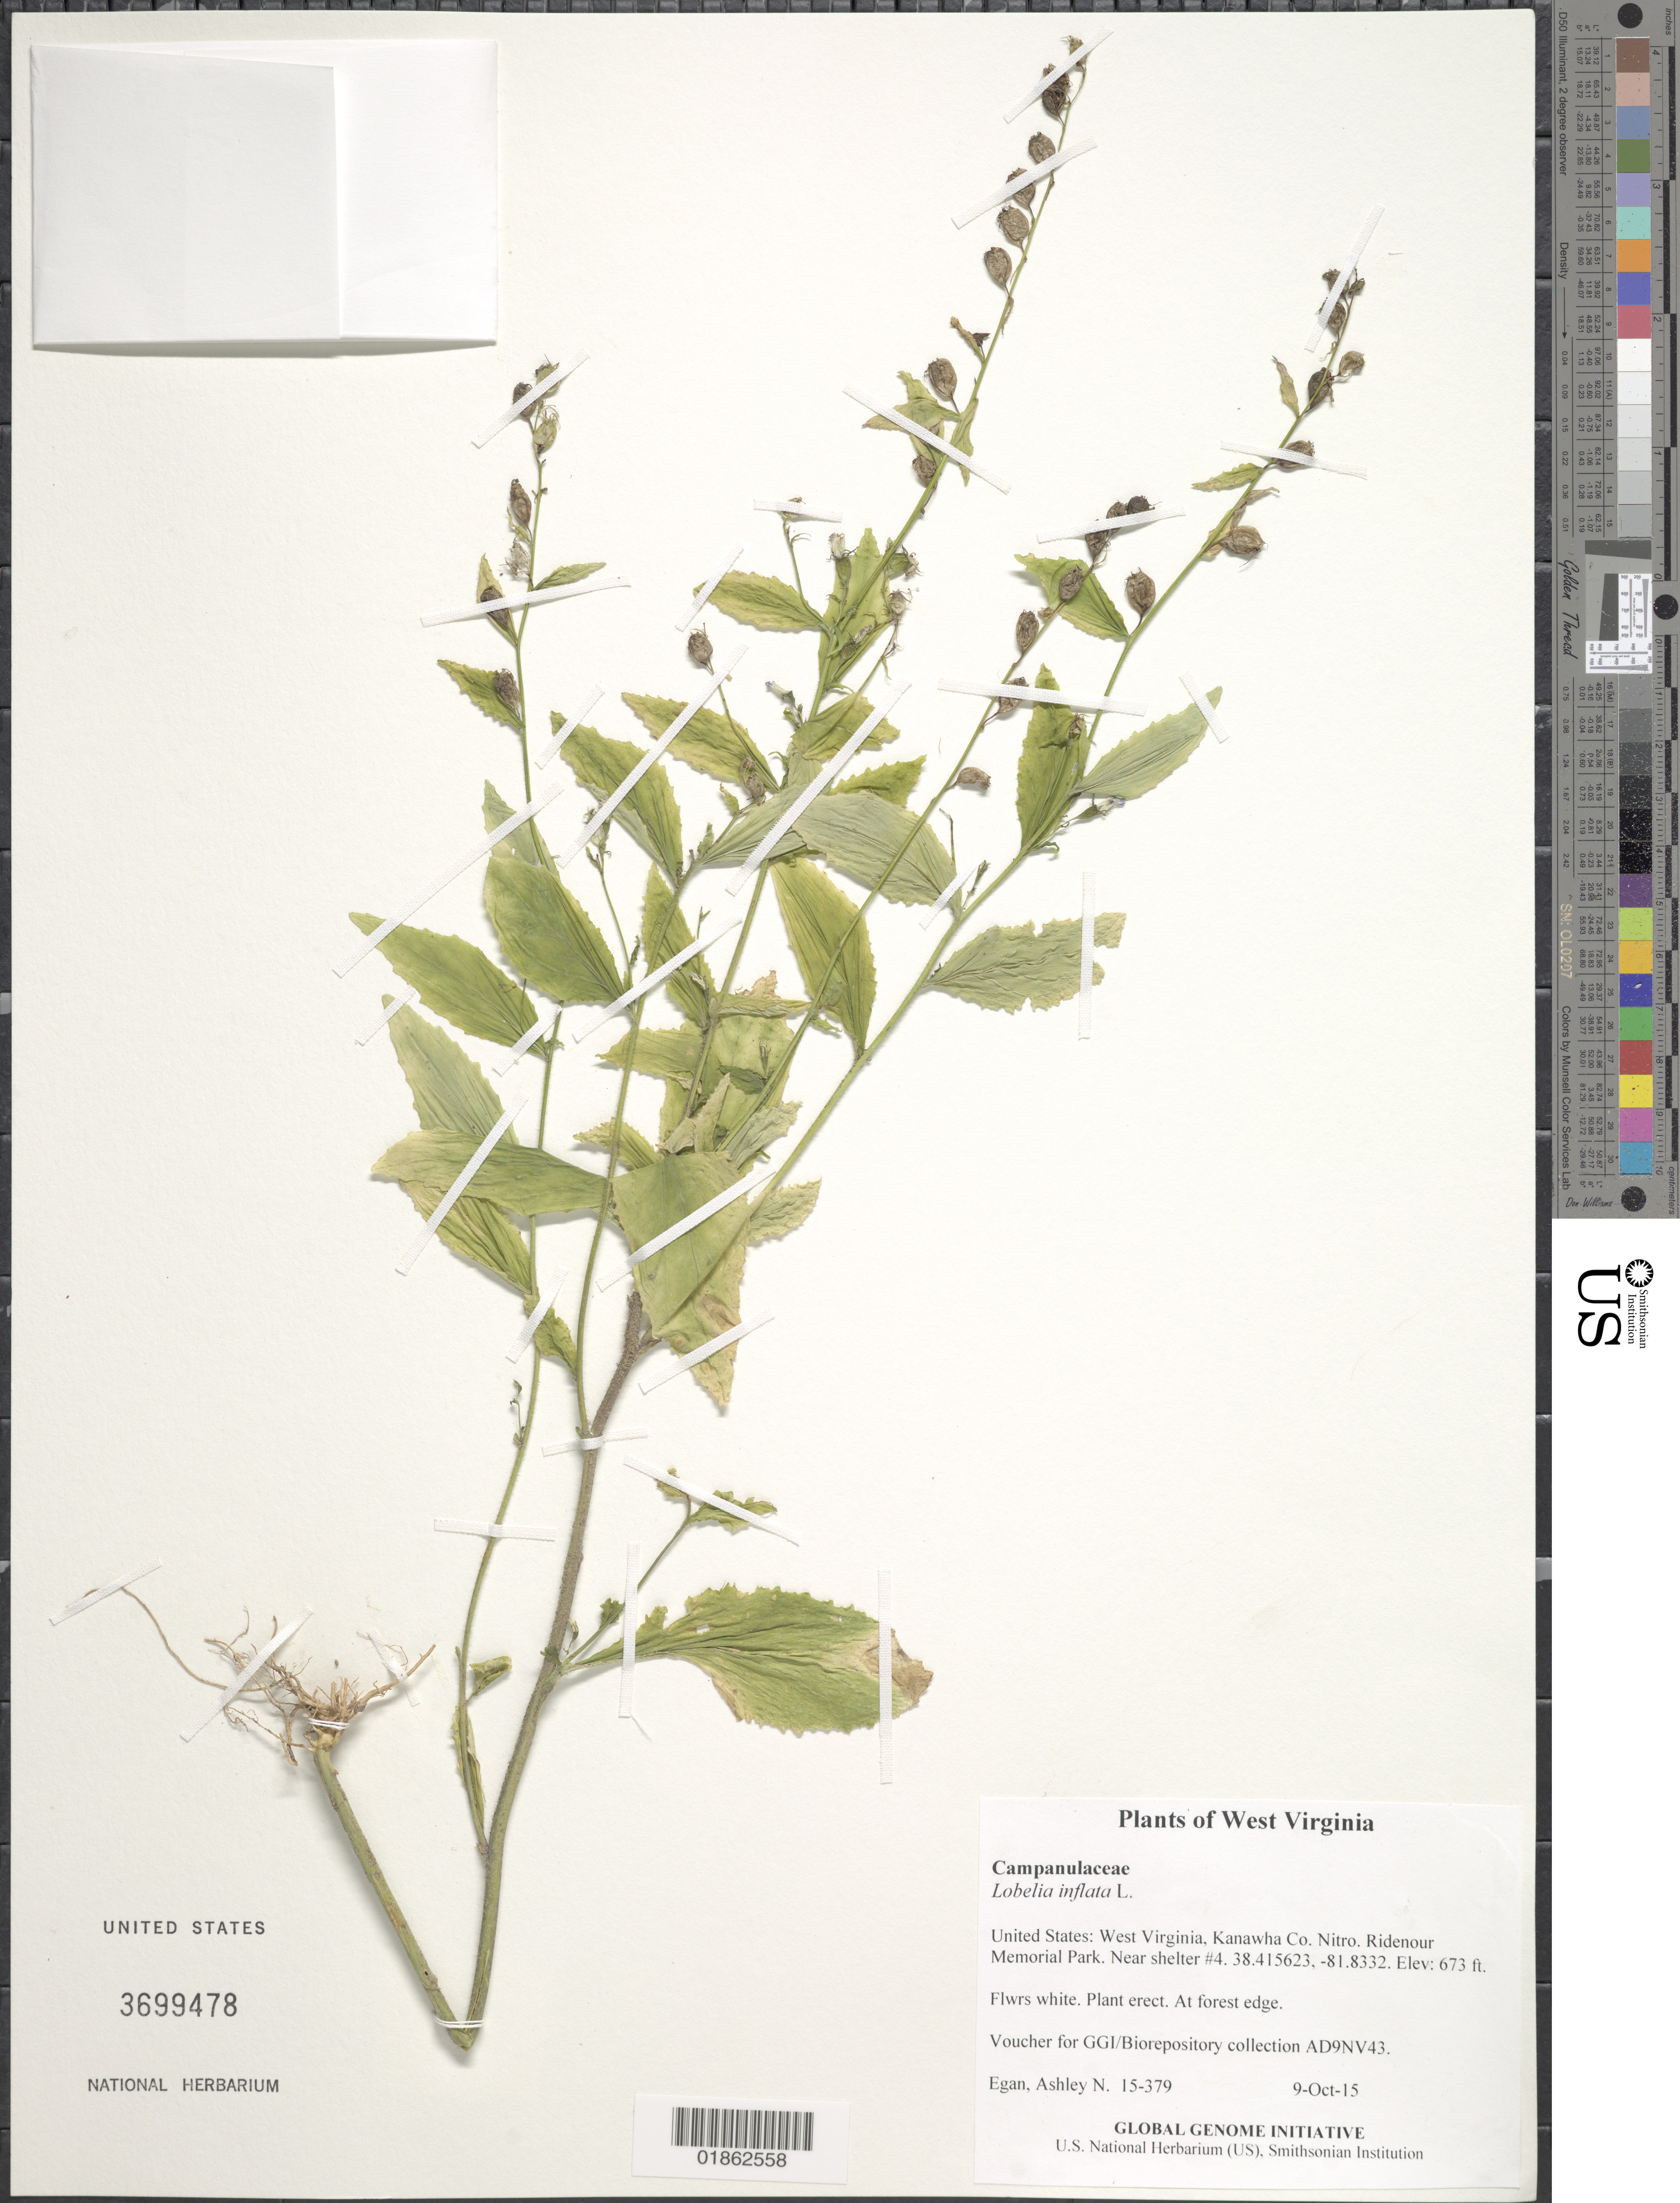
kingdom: Plantae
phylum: Tracheophyta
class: Magnoliopsida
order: Asterales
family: Campanulaceae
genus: Lobelia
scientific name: Lobelia inflata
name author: L.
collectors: A. N. Egan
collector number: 15-379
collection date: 2015-10-09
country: United States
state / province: West Virginia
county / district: Kanawha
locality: Nitro. Ridenour Memorial Park. Near shelter #4.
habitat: At forest edge.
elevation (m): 205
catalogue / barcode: US 3699478